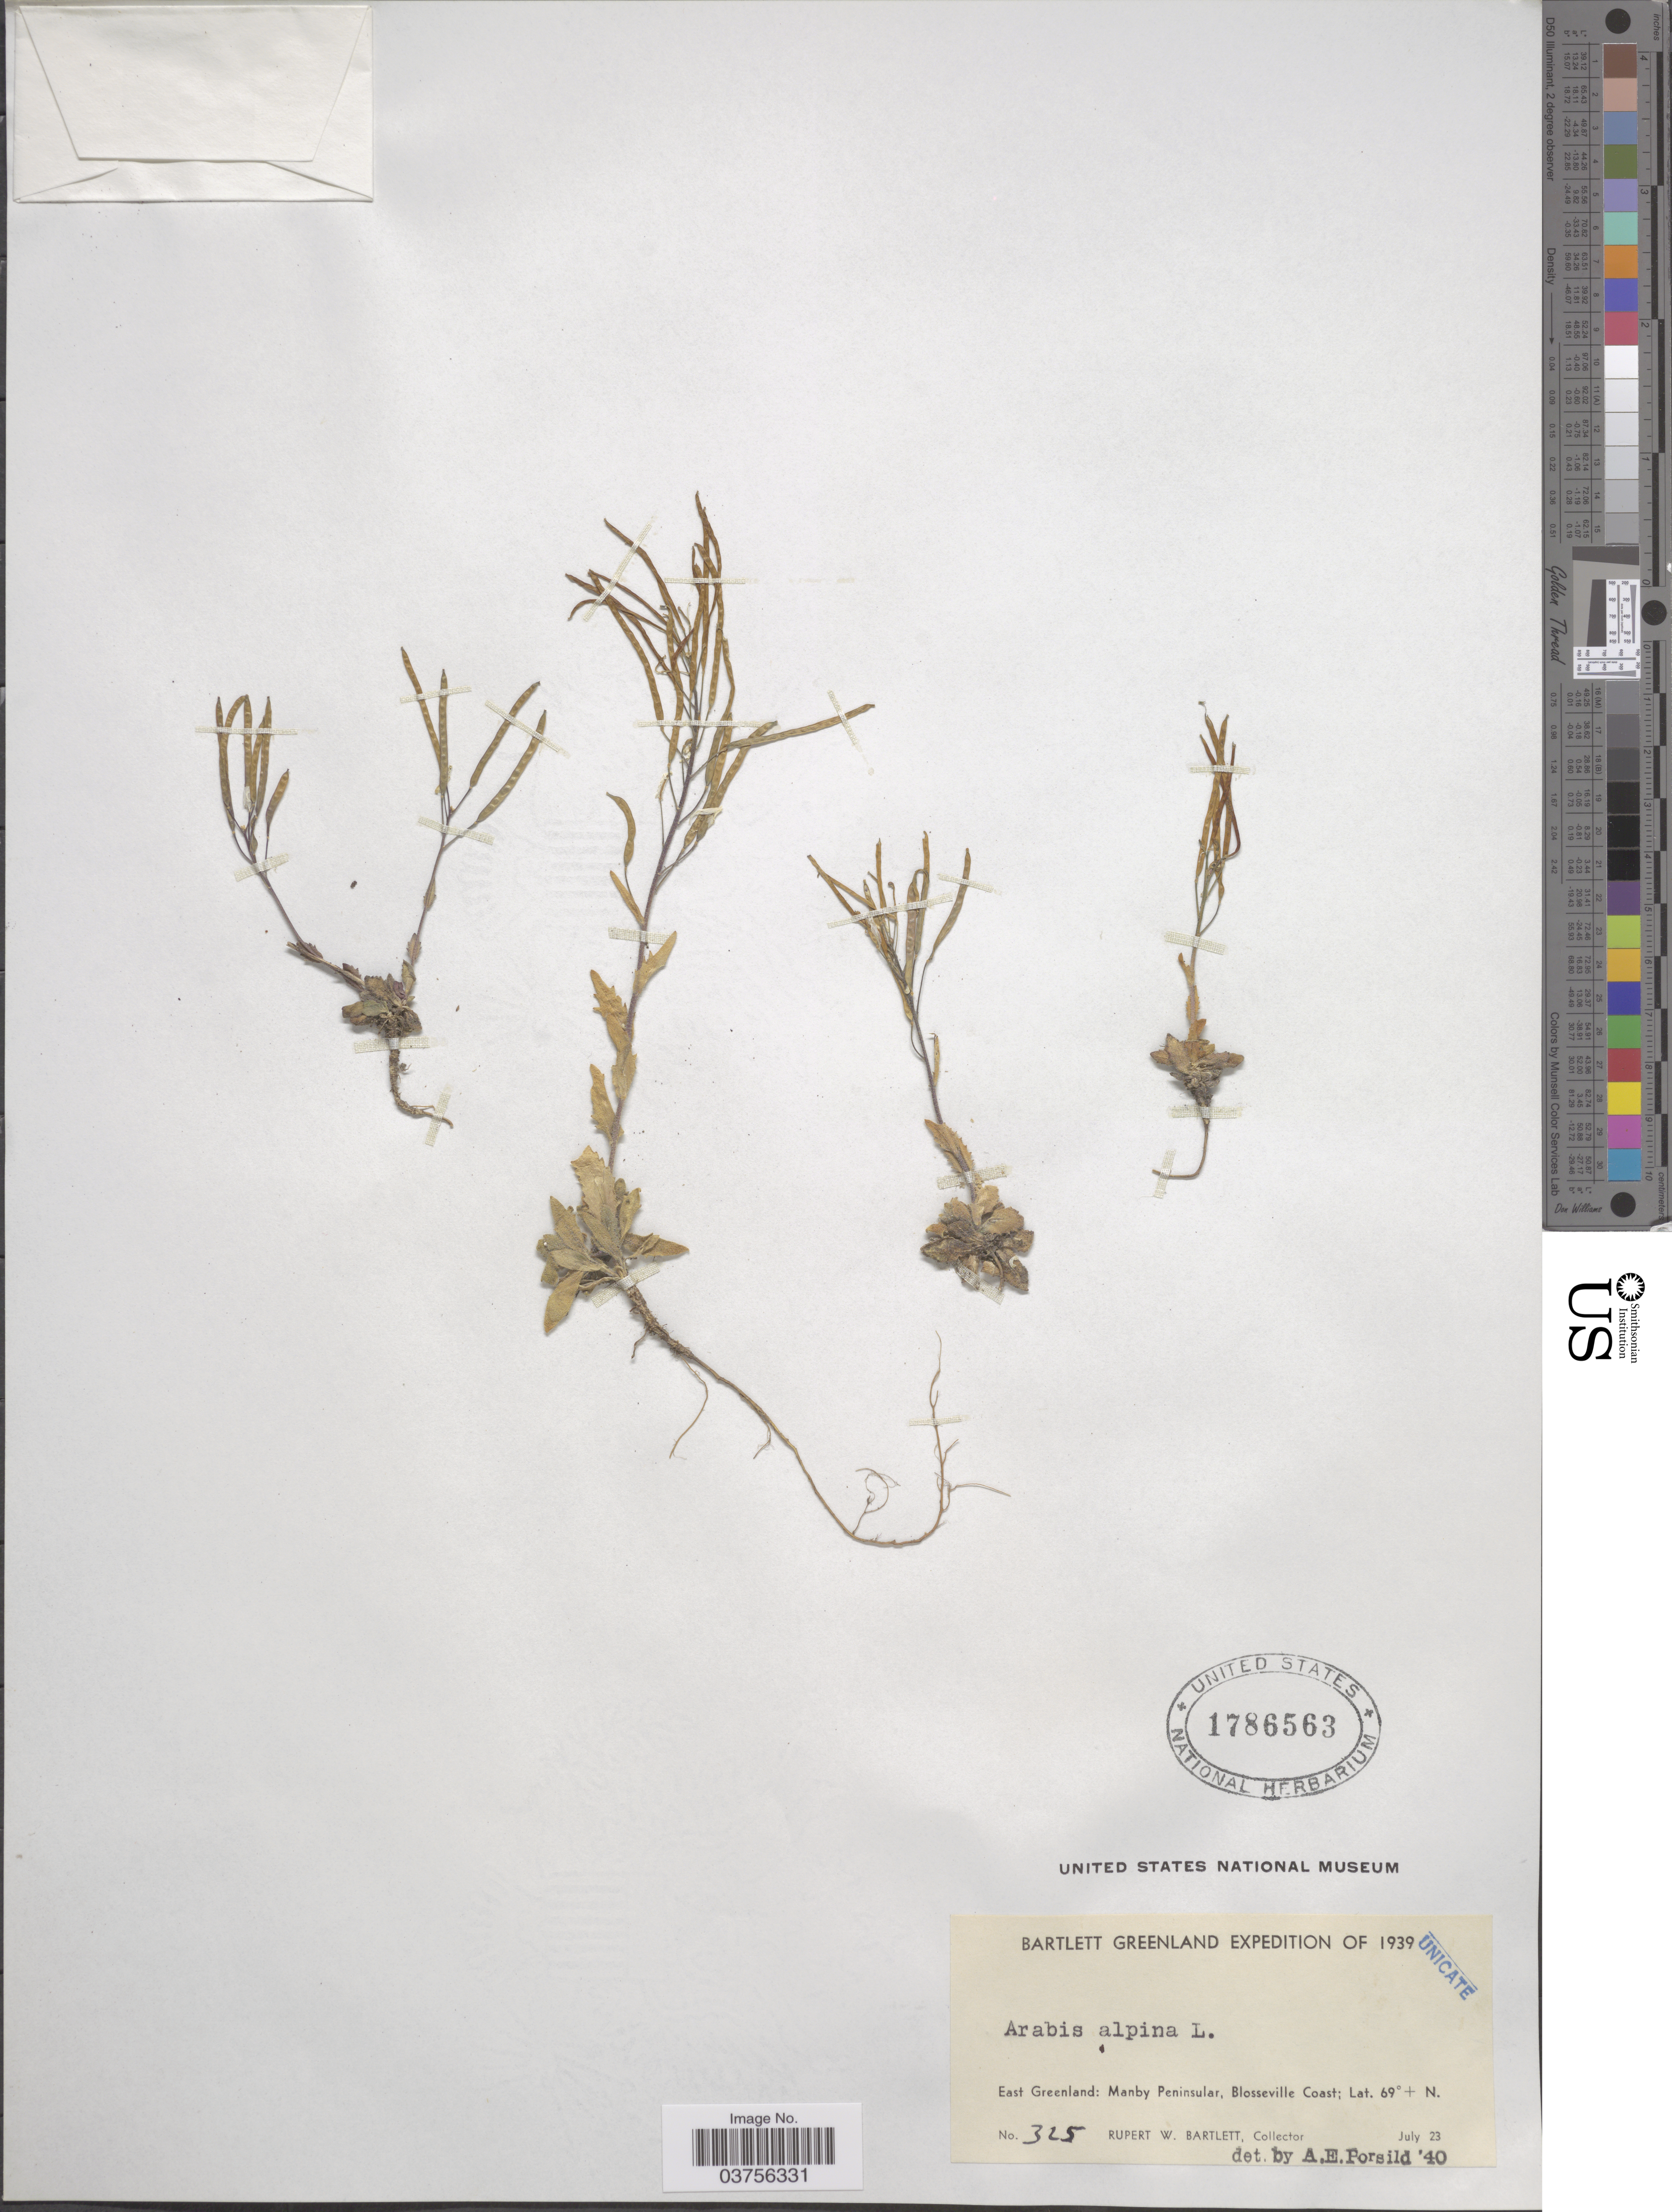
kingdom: Plantae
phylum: Tracheophyta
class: Magnoliopsida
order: Brassicales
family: Brassicaceae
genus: Arabis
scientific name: Arabis alpina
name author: L.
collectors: R. W. Bartlett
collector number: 325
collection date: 1939-07-23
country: Greenland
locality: East Greenland; Manby Peninsular, Blosseville Coast.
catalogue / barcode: US 1786563